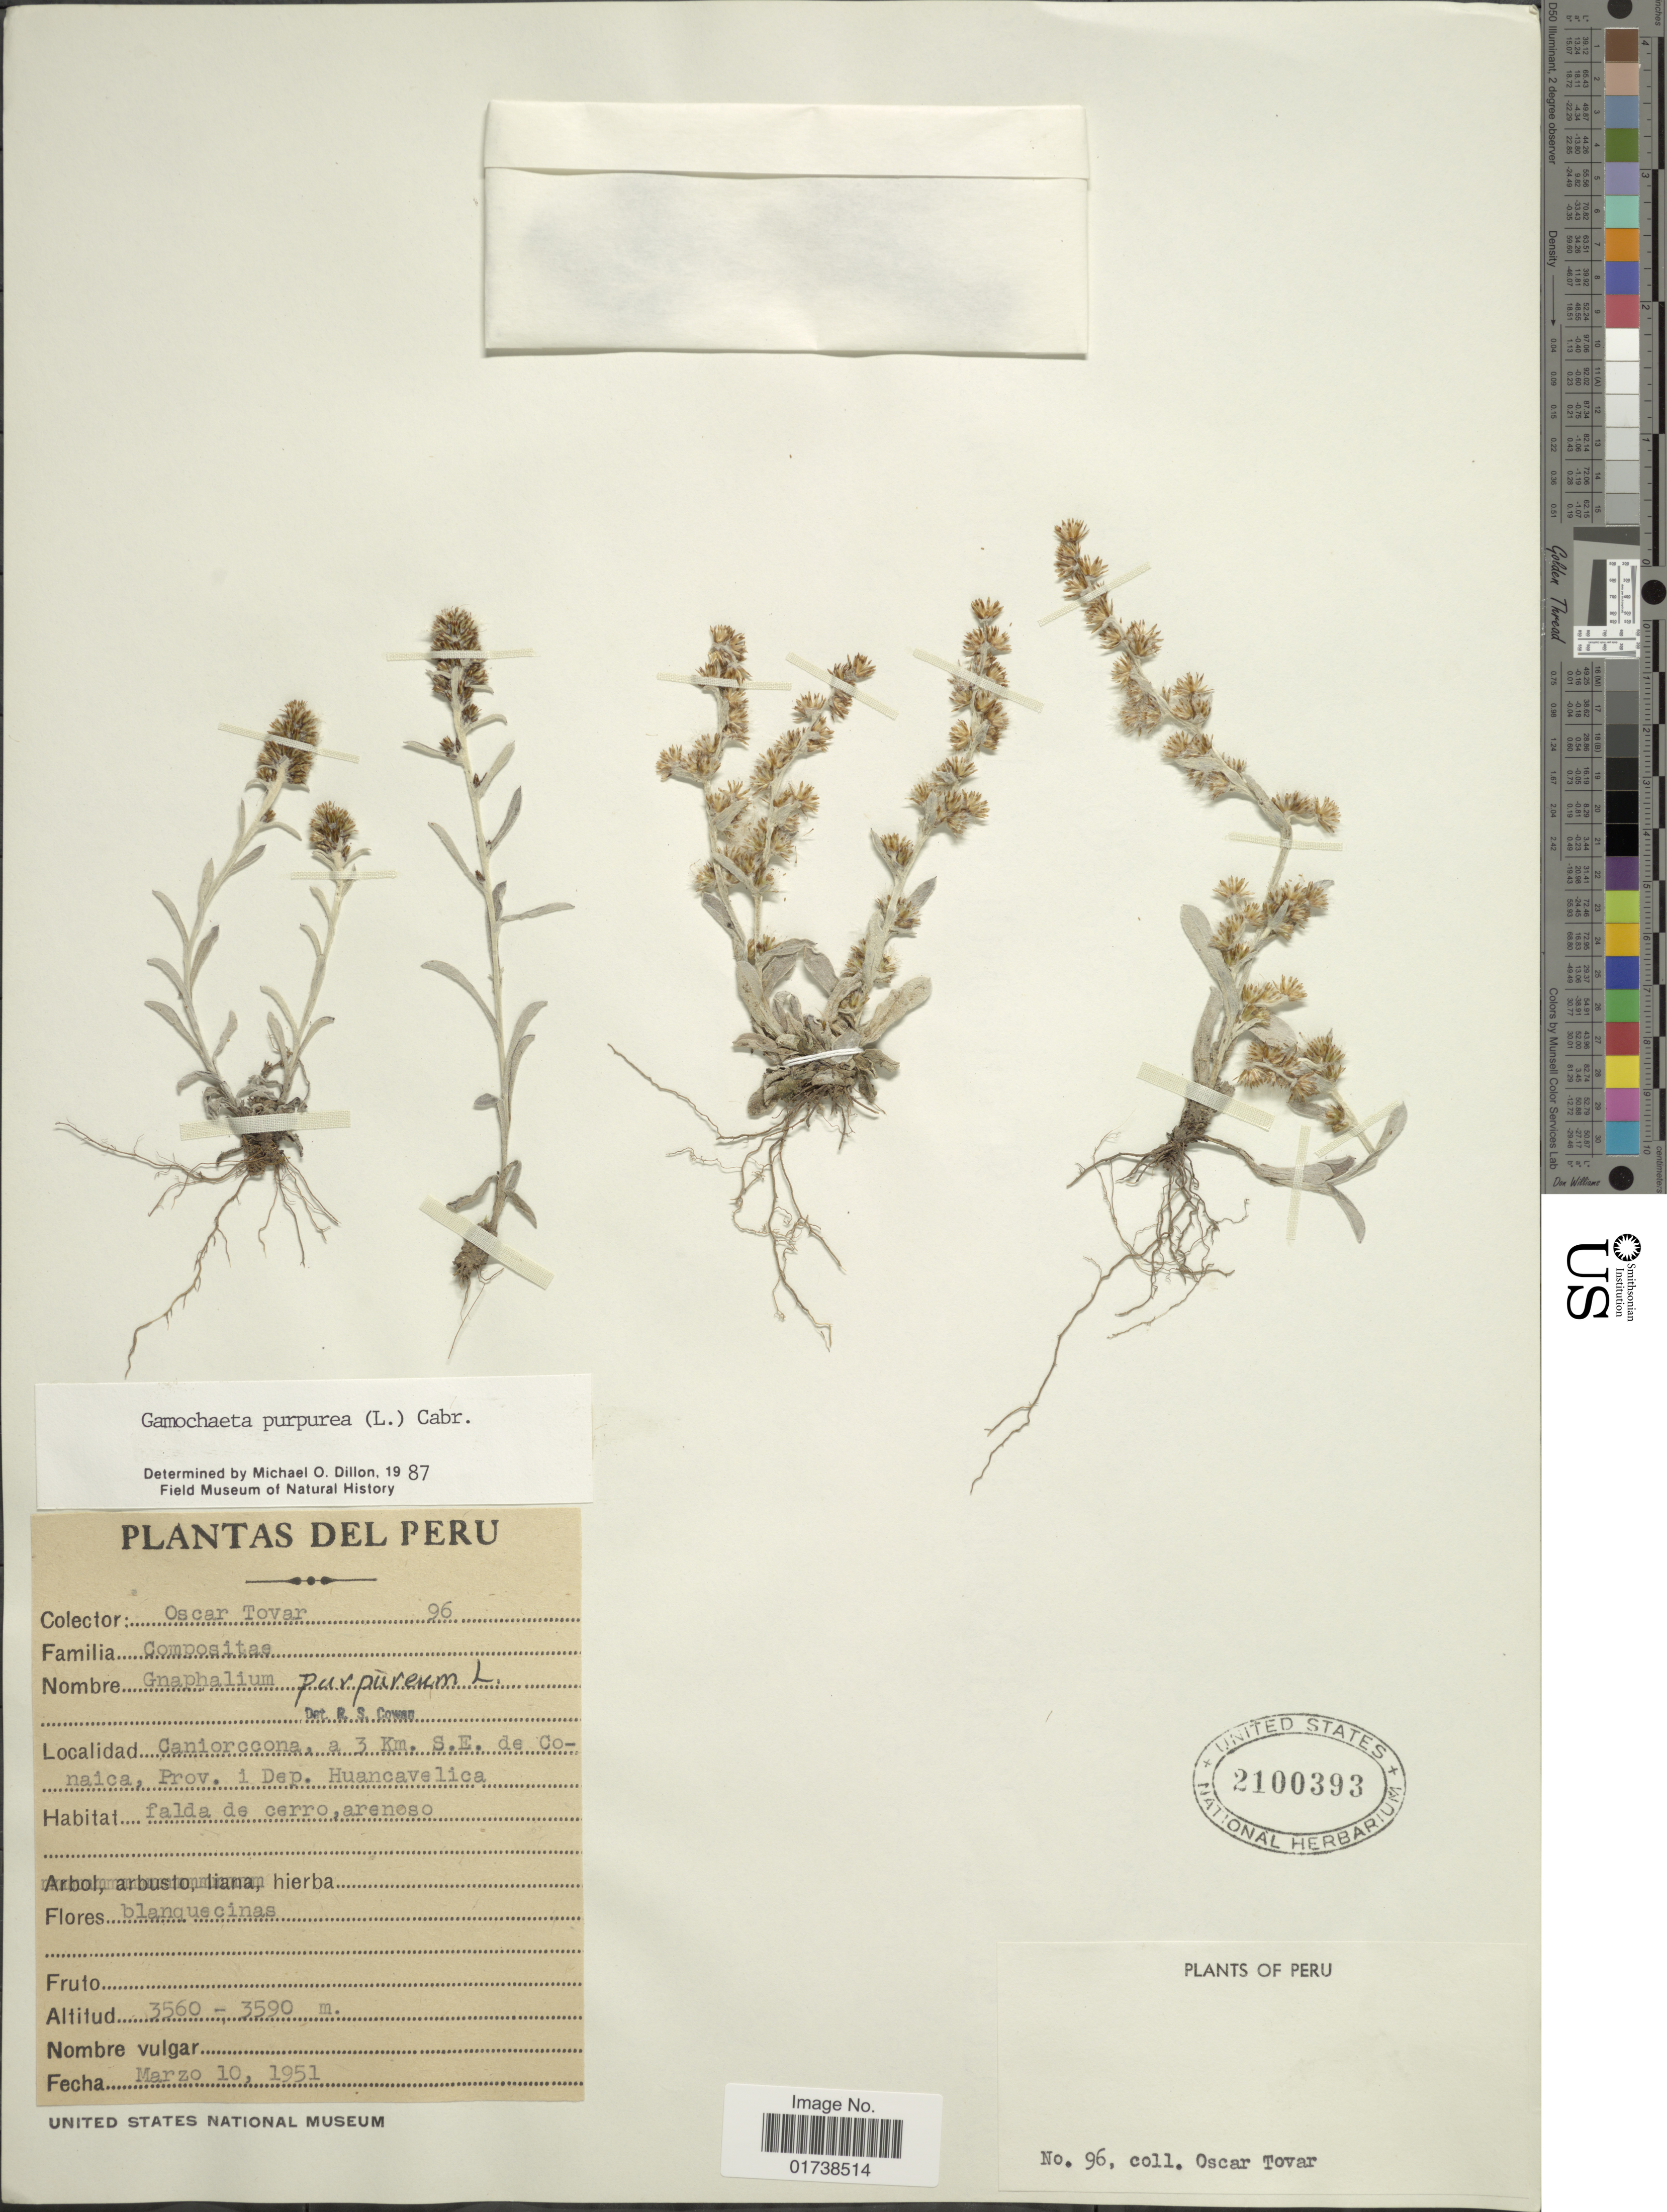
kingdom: Plantae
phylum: Tracheophyta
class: Magnoliopsida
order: Asterales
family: Asteraceae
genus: Gamochaeta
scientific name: Gamochaeta purpurea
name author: (L.) Cabrera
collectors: Ó. Tovar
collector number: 96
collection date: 1951-03-10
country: Peru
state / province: Huancavelica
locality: Caniorccona, a 3 Km. S. E. de Conaica, Prov. i Dep. Huancavelica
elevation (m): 3560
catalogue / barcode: US 2100393